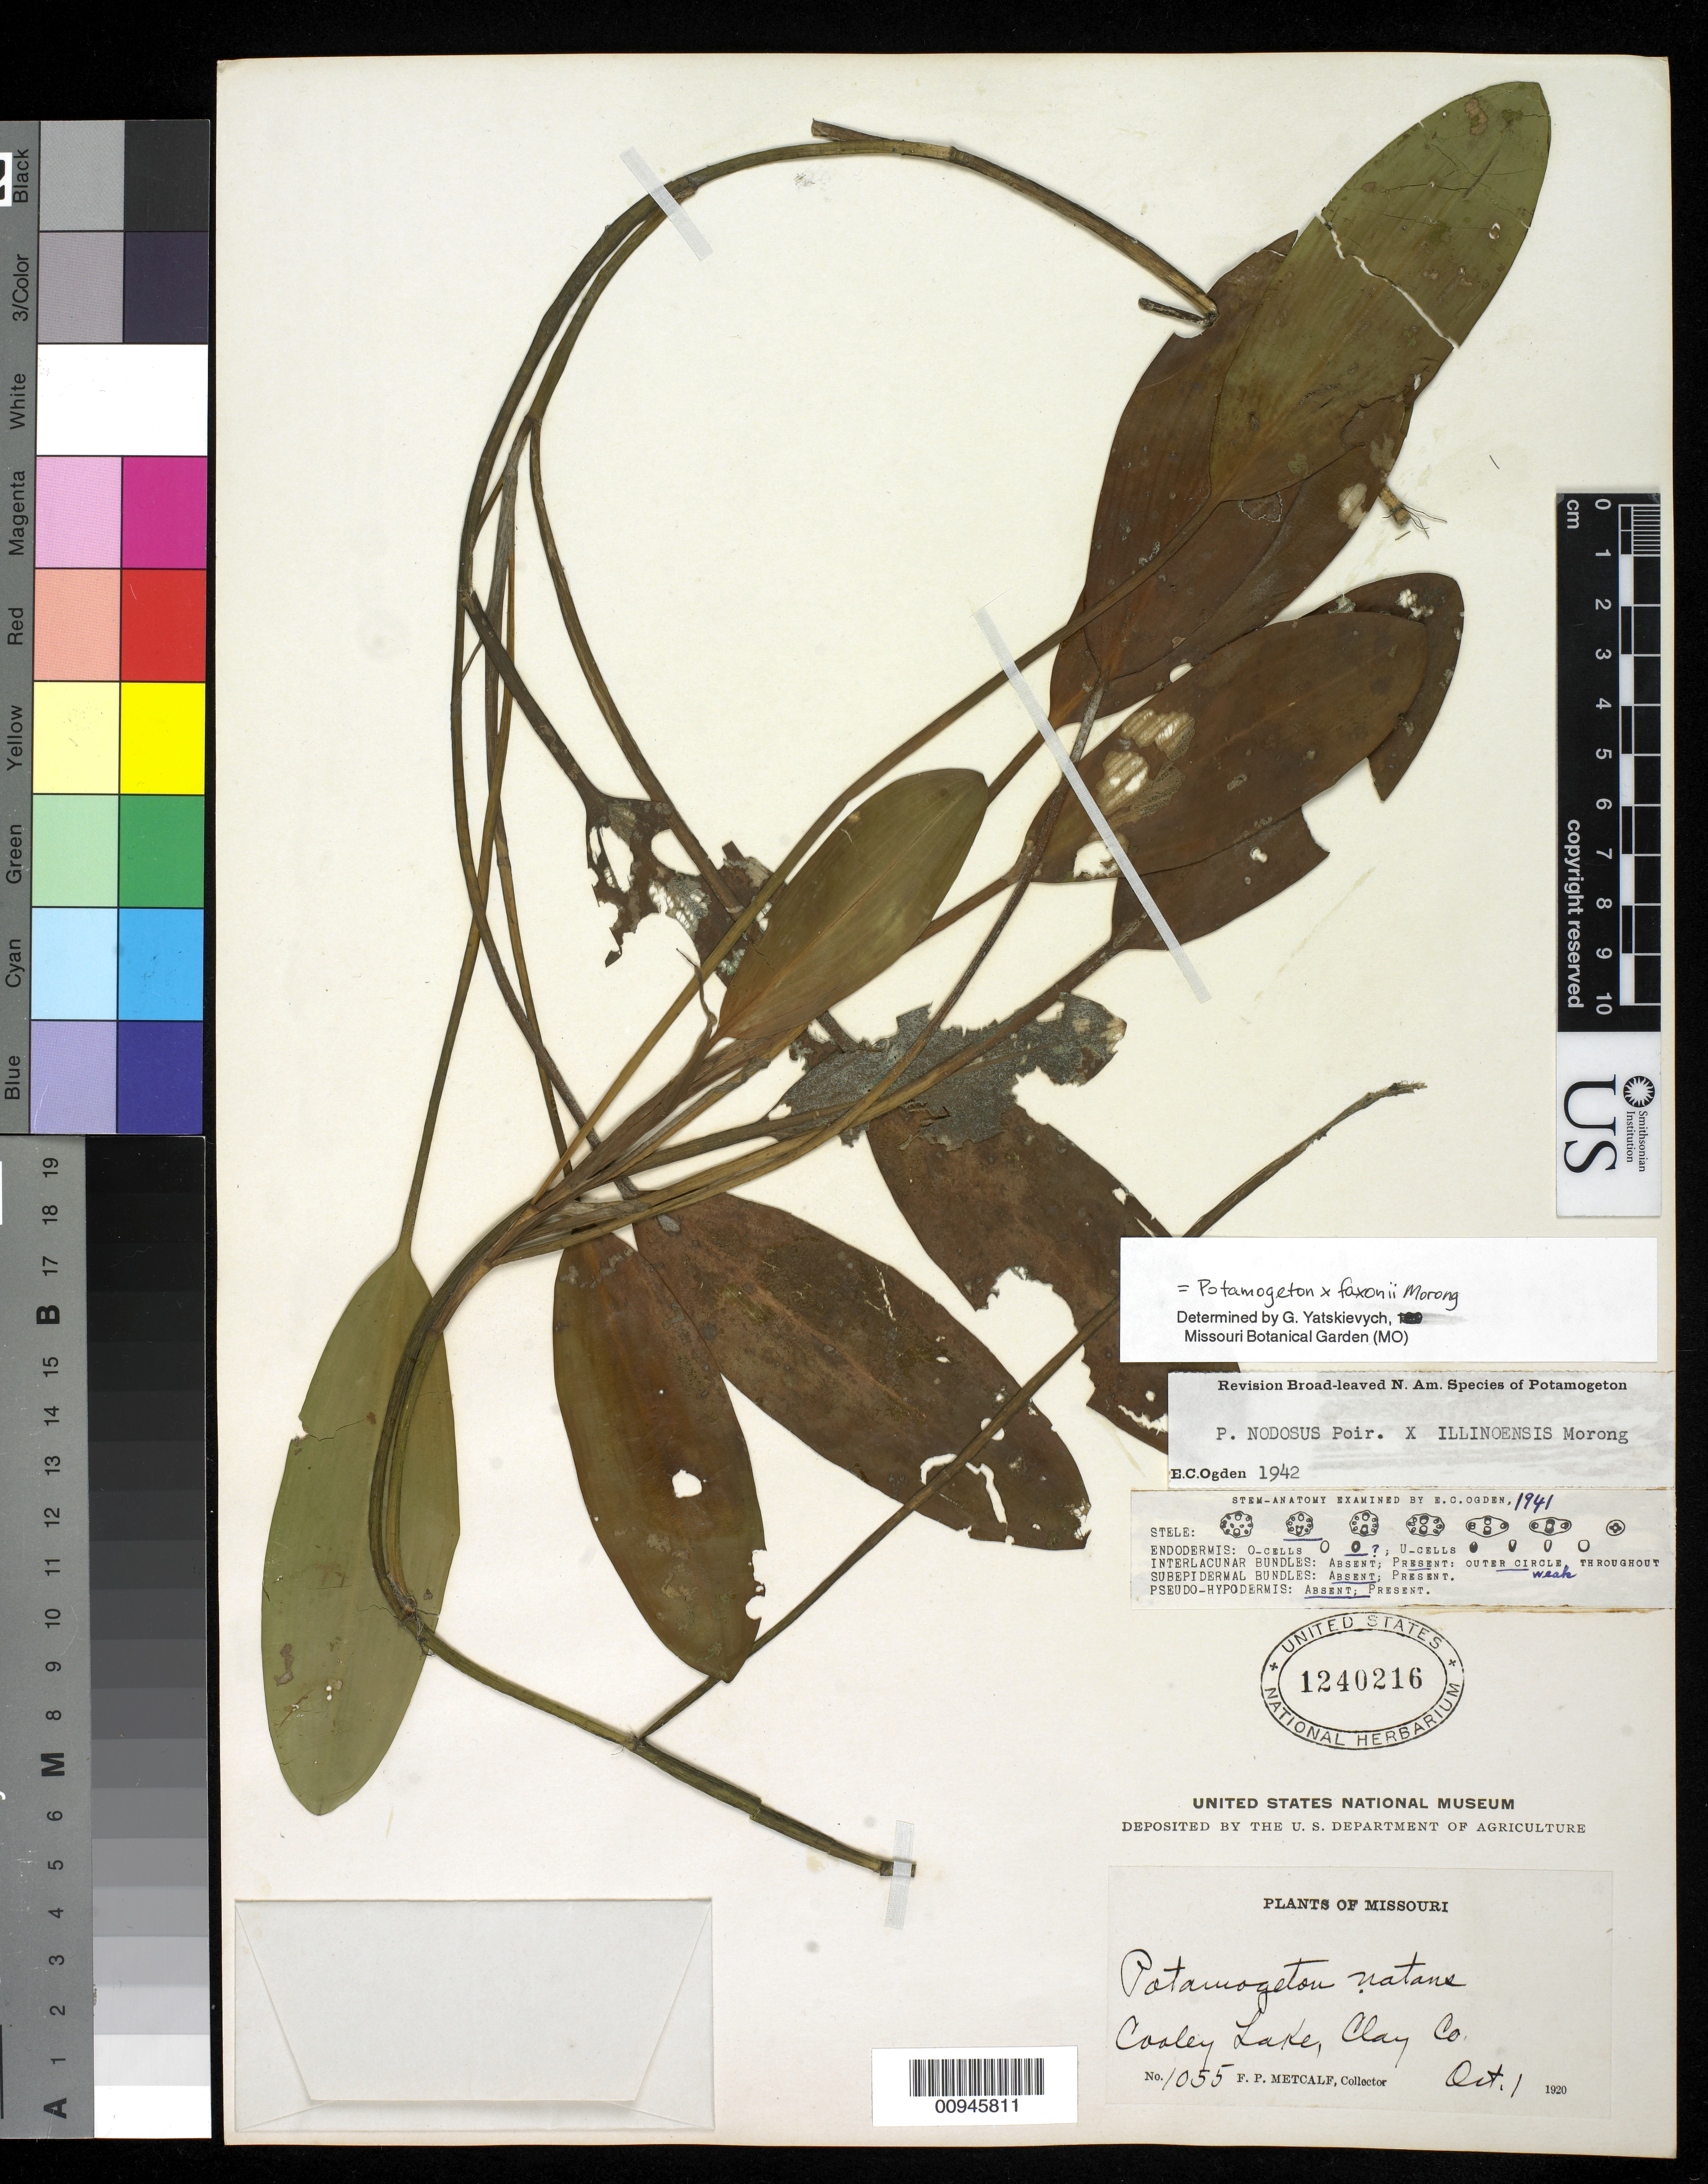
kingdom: Plantae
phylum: Tracheophyta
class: Liliopsida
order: Alismatales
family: Potamogetonaceae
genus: Potamogeton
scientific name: Potamogeton faxonii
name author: Morong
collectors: F. P. Metcalf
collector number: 1055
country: United States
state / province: Missouri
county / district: Clay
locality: Cooley Lake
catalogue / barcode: US 1240216